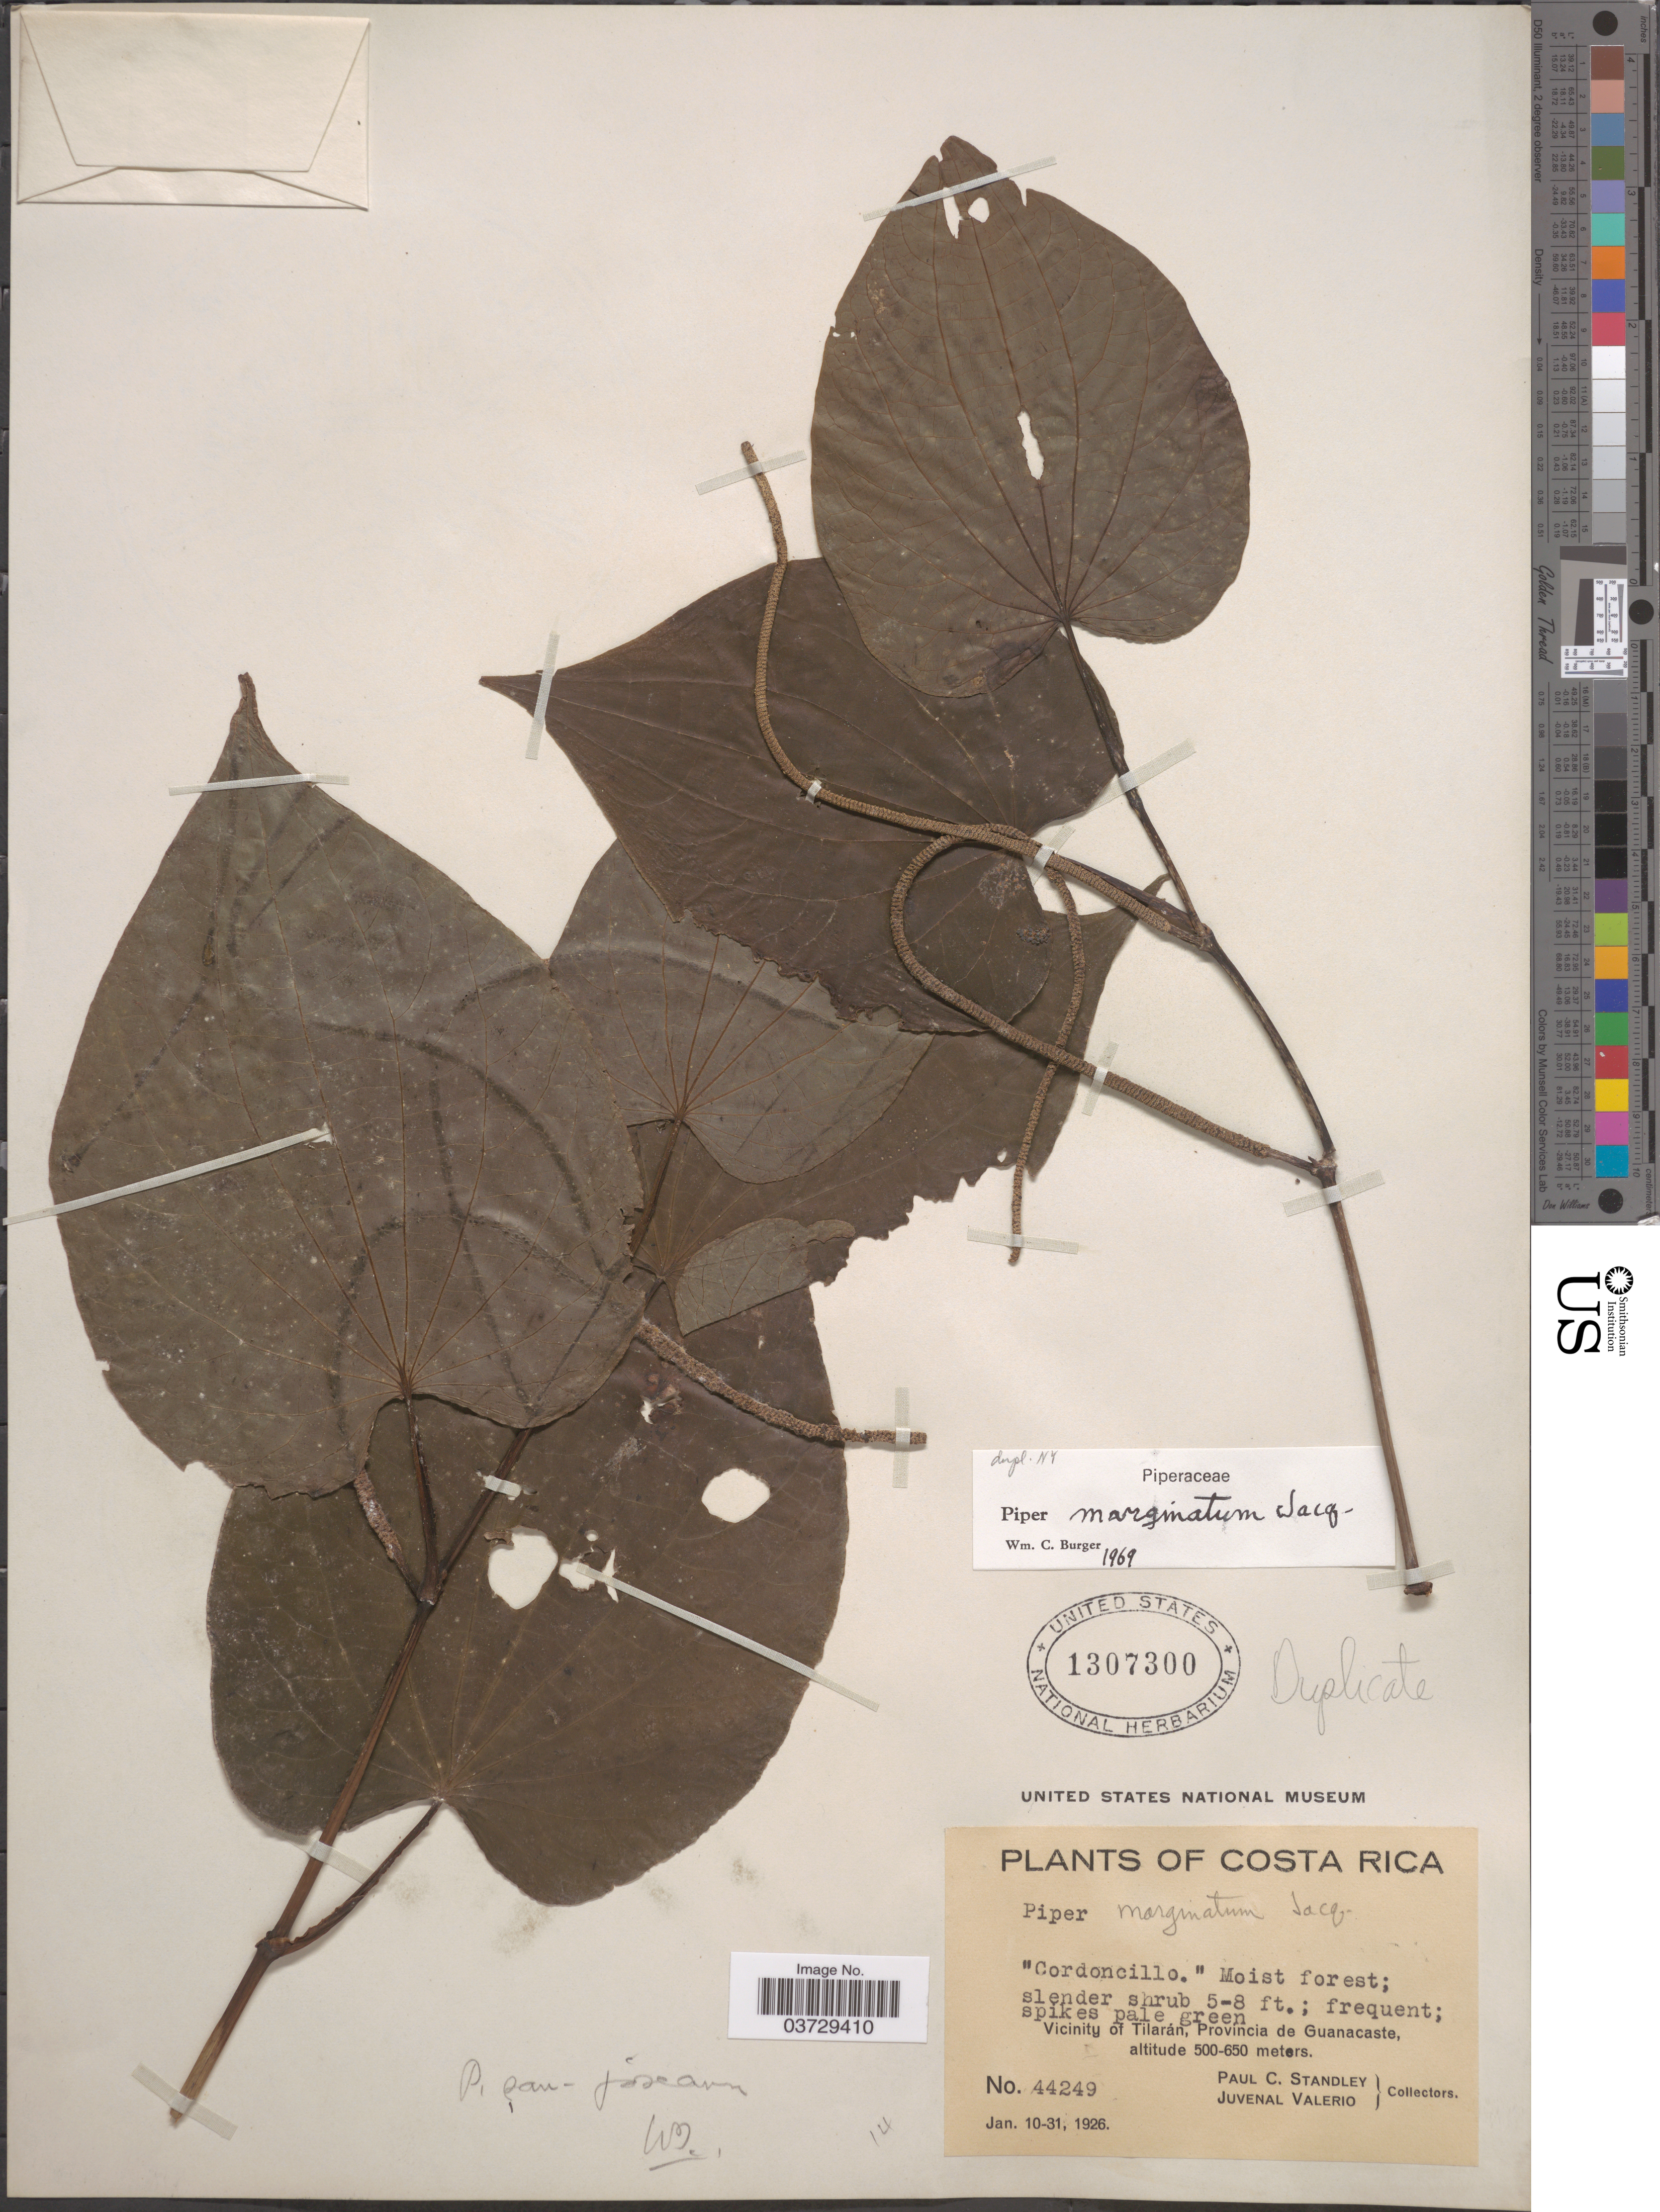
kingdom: Plantae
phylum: Tracheophyta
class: Magnoliopsida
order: Piperales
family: Piperaceae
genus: Piper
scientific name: Piper marginatum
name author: Jacq.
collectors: P. C. Standley & J. Valerio R.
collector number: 44249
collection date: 1926-01-10/1926-01-31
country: Costa Rica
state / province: Guanacaste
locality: Vicinity of Tilarán.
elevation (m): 500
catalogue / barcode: US 1307300